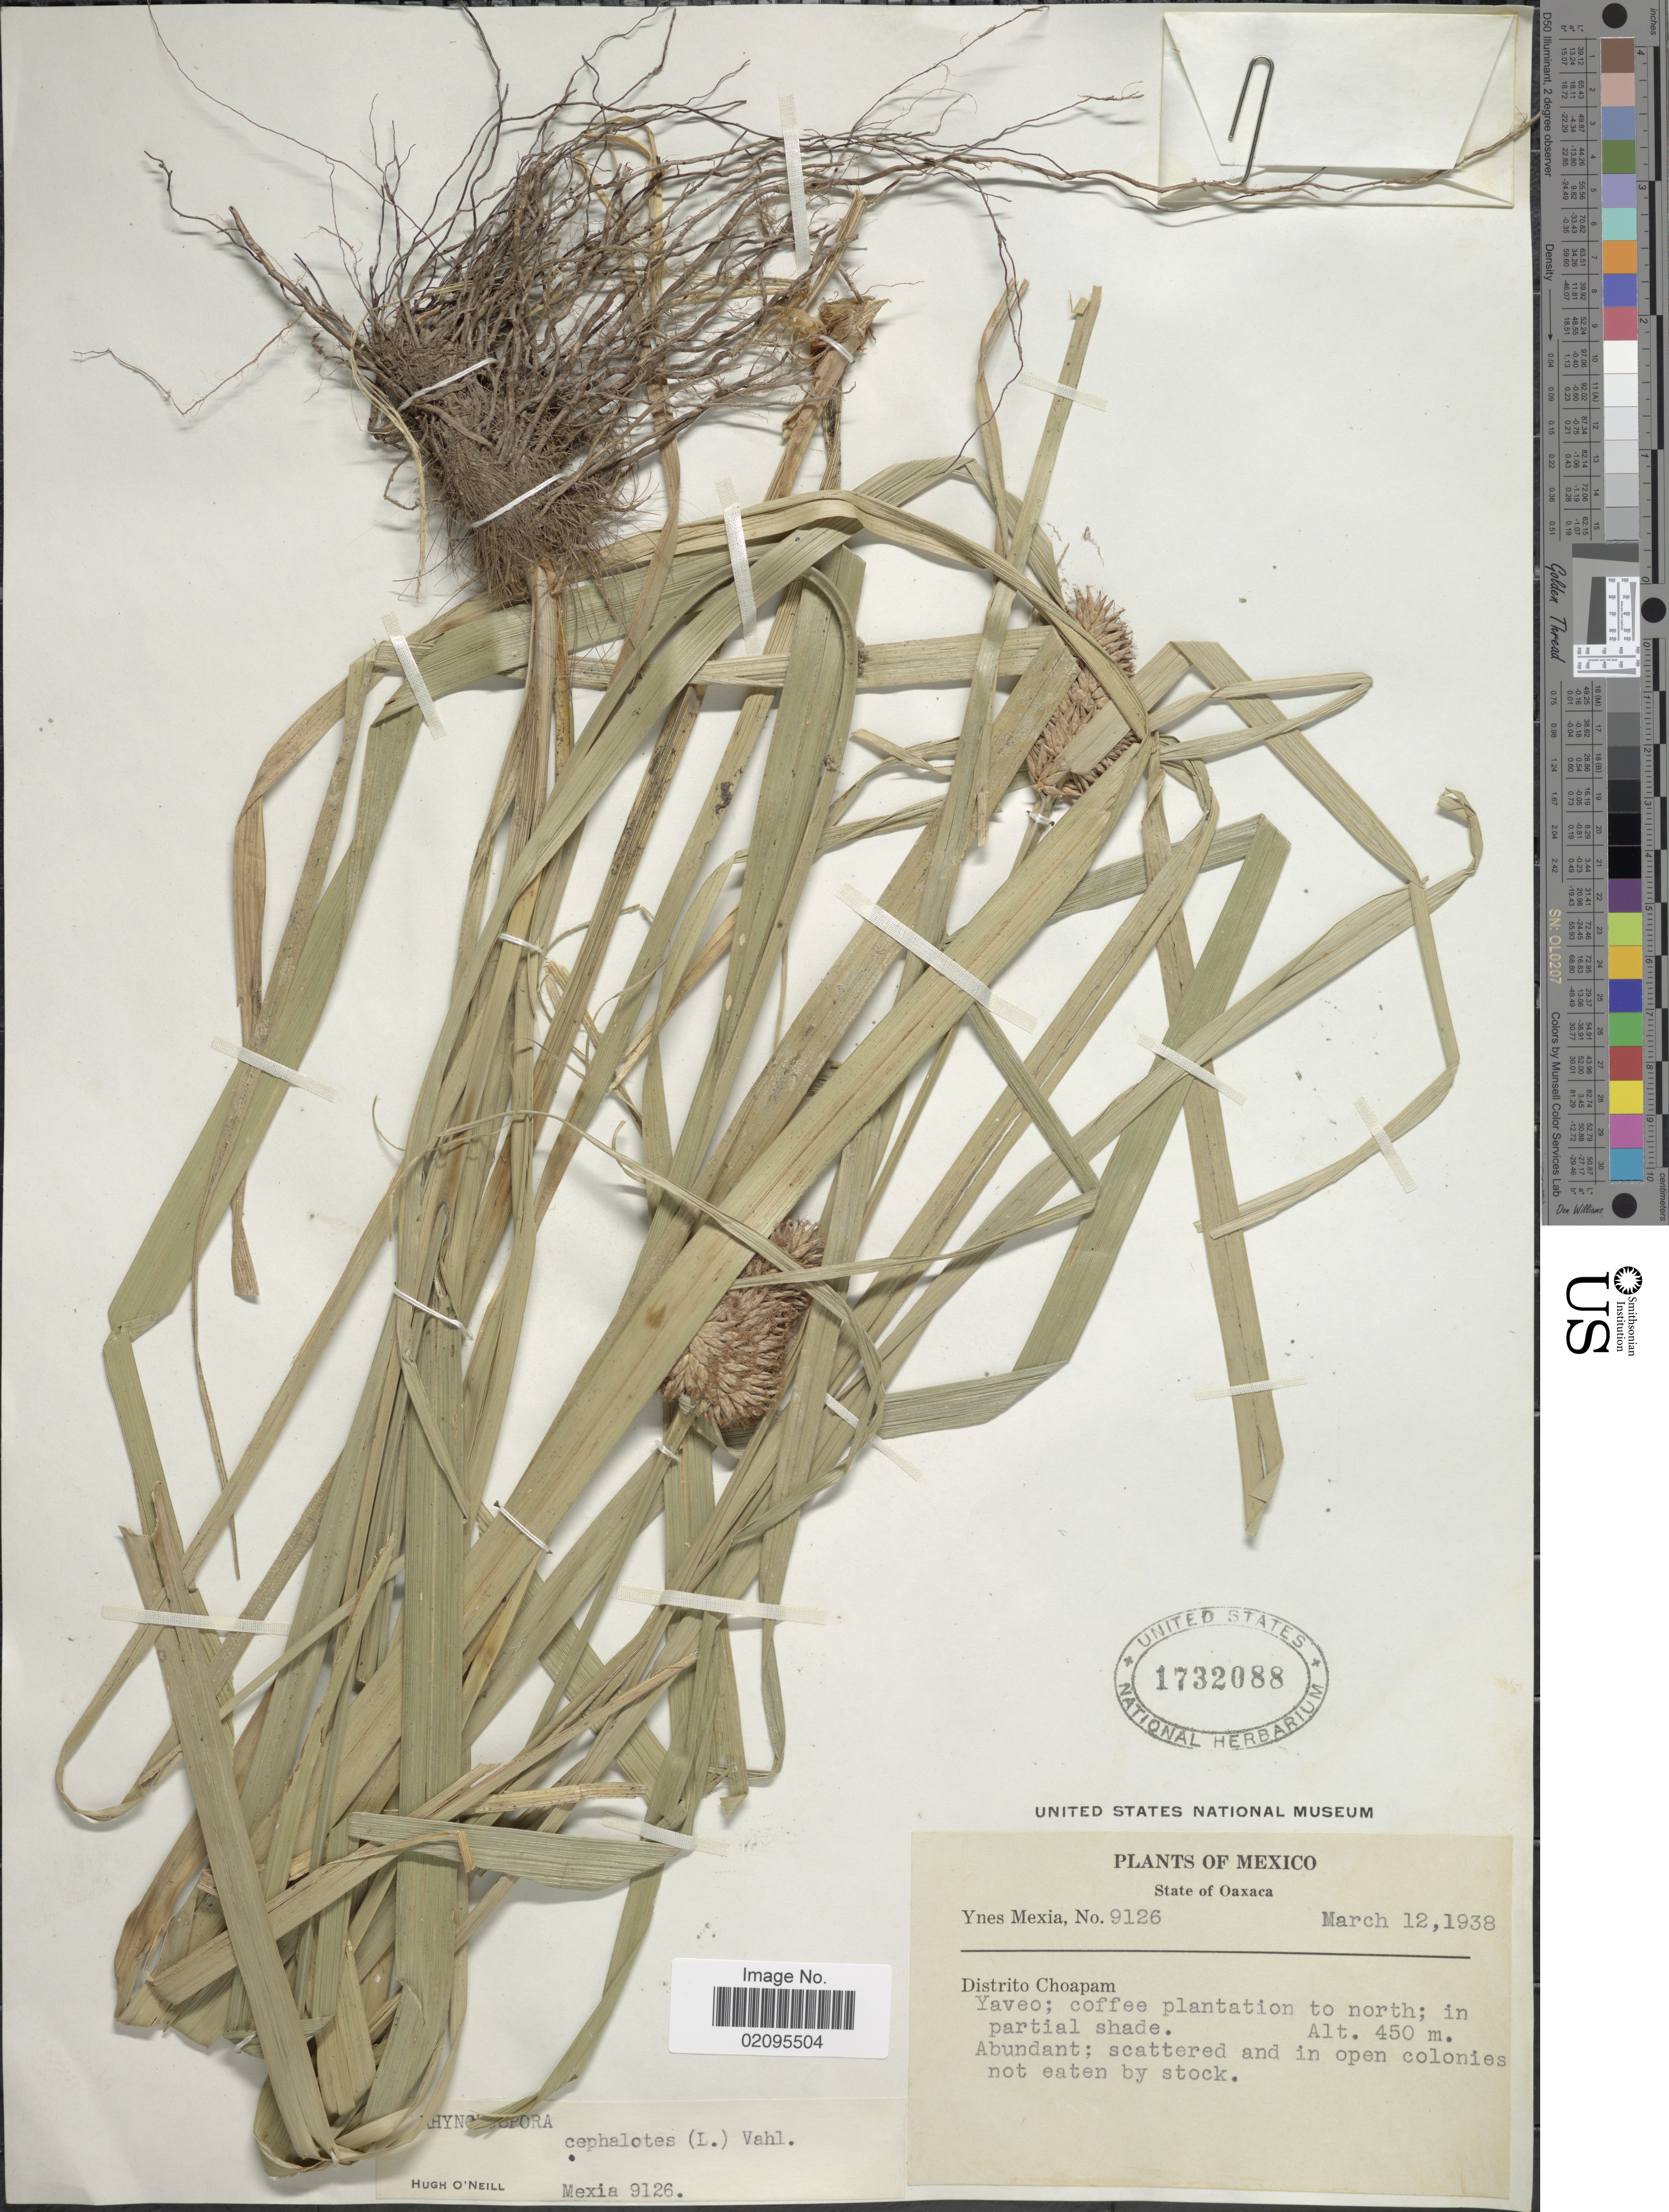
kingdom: Plantae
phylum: Tracheophyta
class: Liliopsida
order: Poales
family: Cyperaceae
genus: Rhynchospora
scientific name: Rhynchospora cephalotes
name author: (L.) Vahl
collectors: Y. Mexia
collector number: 9126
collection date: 1938-03-12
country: Mexico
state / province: Oaxaca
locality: Distrito Choapam, Yaveo; coffee plantation to north.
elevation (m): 450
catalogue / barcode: US 1732088